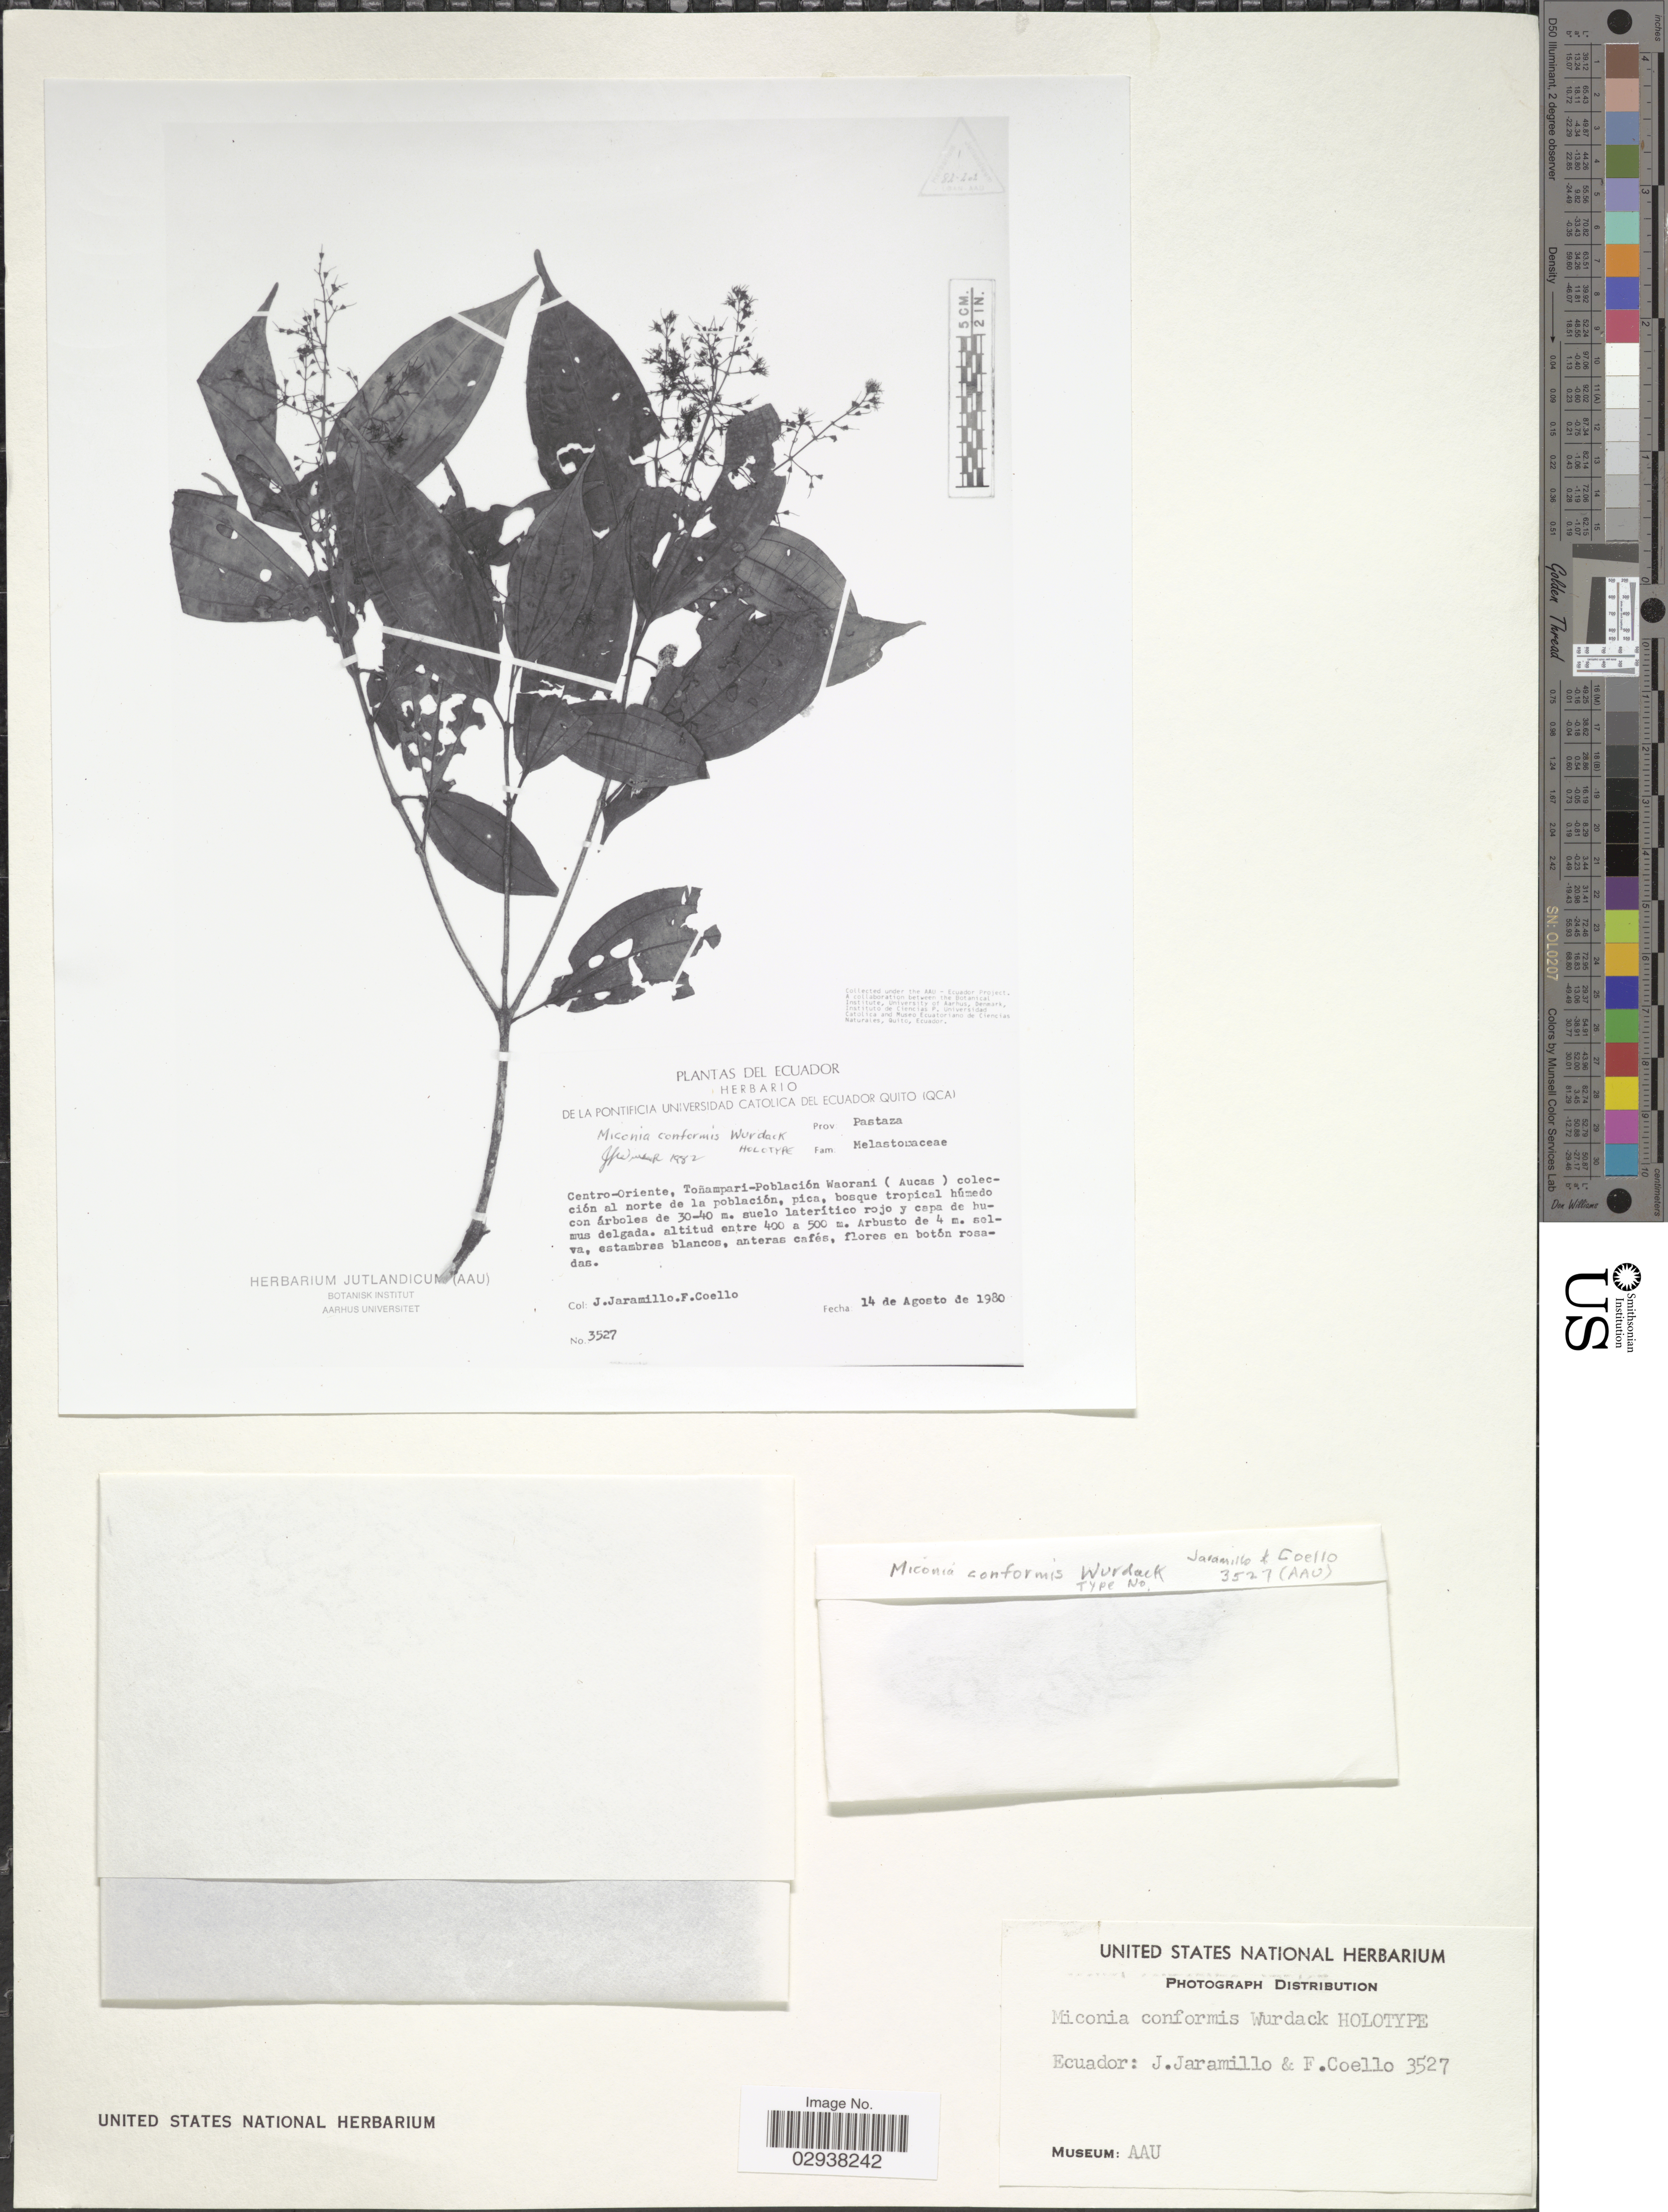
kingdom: Plantae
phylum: Tracheophyta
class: Magnoliopsida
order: Myrtales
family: Melastomataceae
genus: Miconia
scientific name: Miconia conformis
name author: Wurdack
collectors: J. Jaramillo & F. Coello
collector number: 3527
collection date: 1980-08-14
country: Ecuador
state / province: Pastaza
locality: Centro-Oriente, Toñampari-Población Waorani (Aucas) colección al norte de la población.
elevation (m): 400